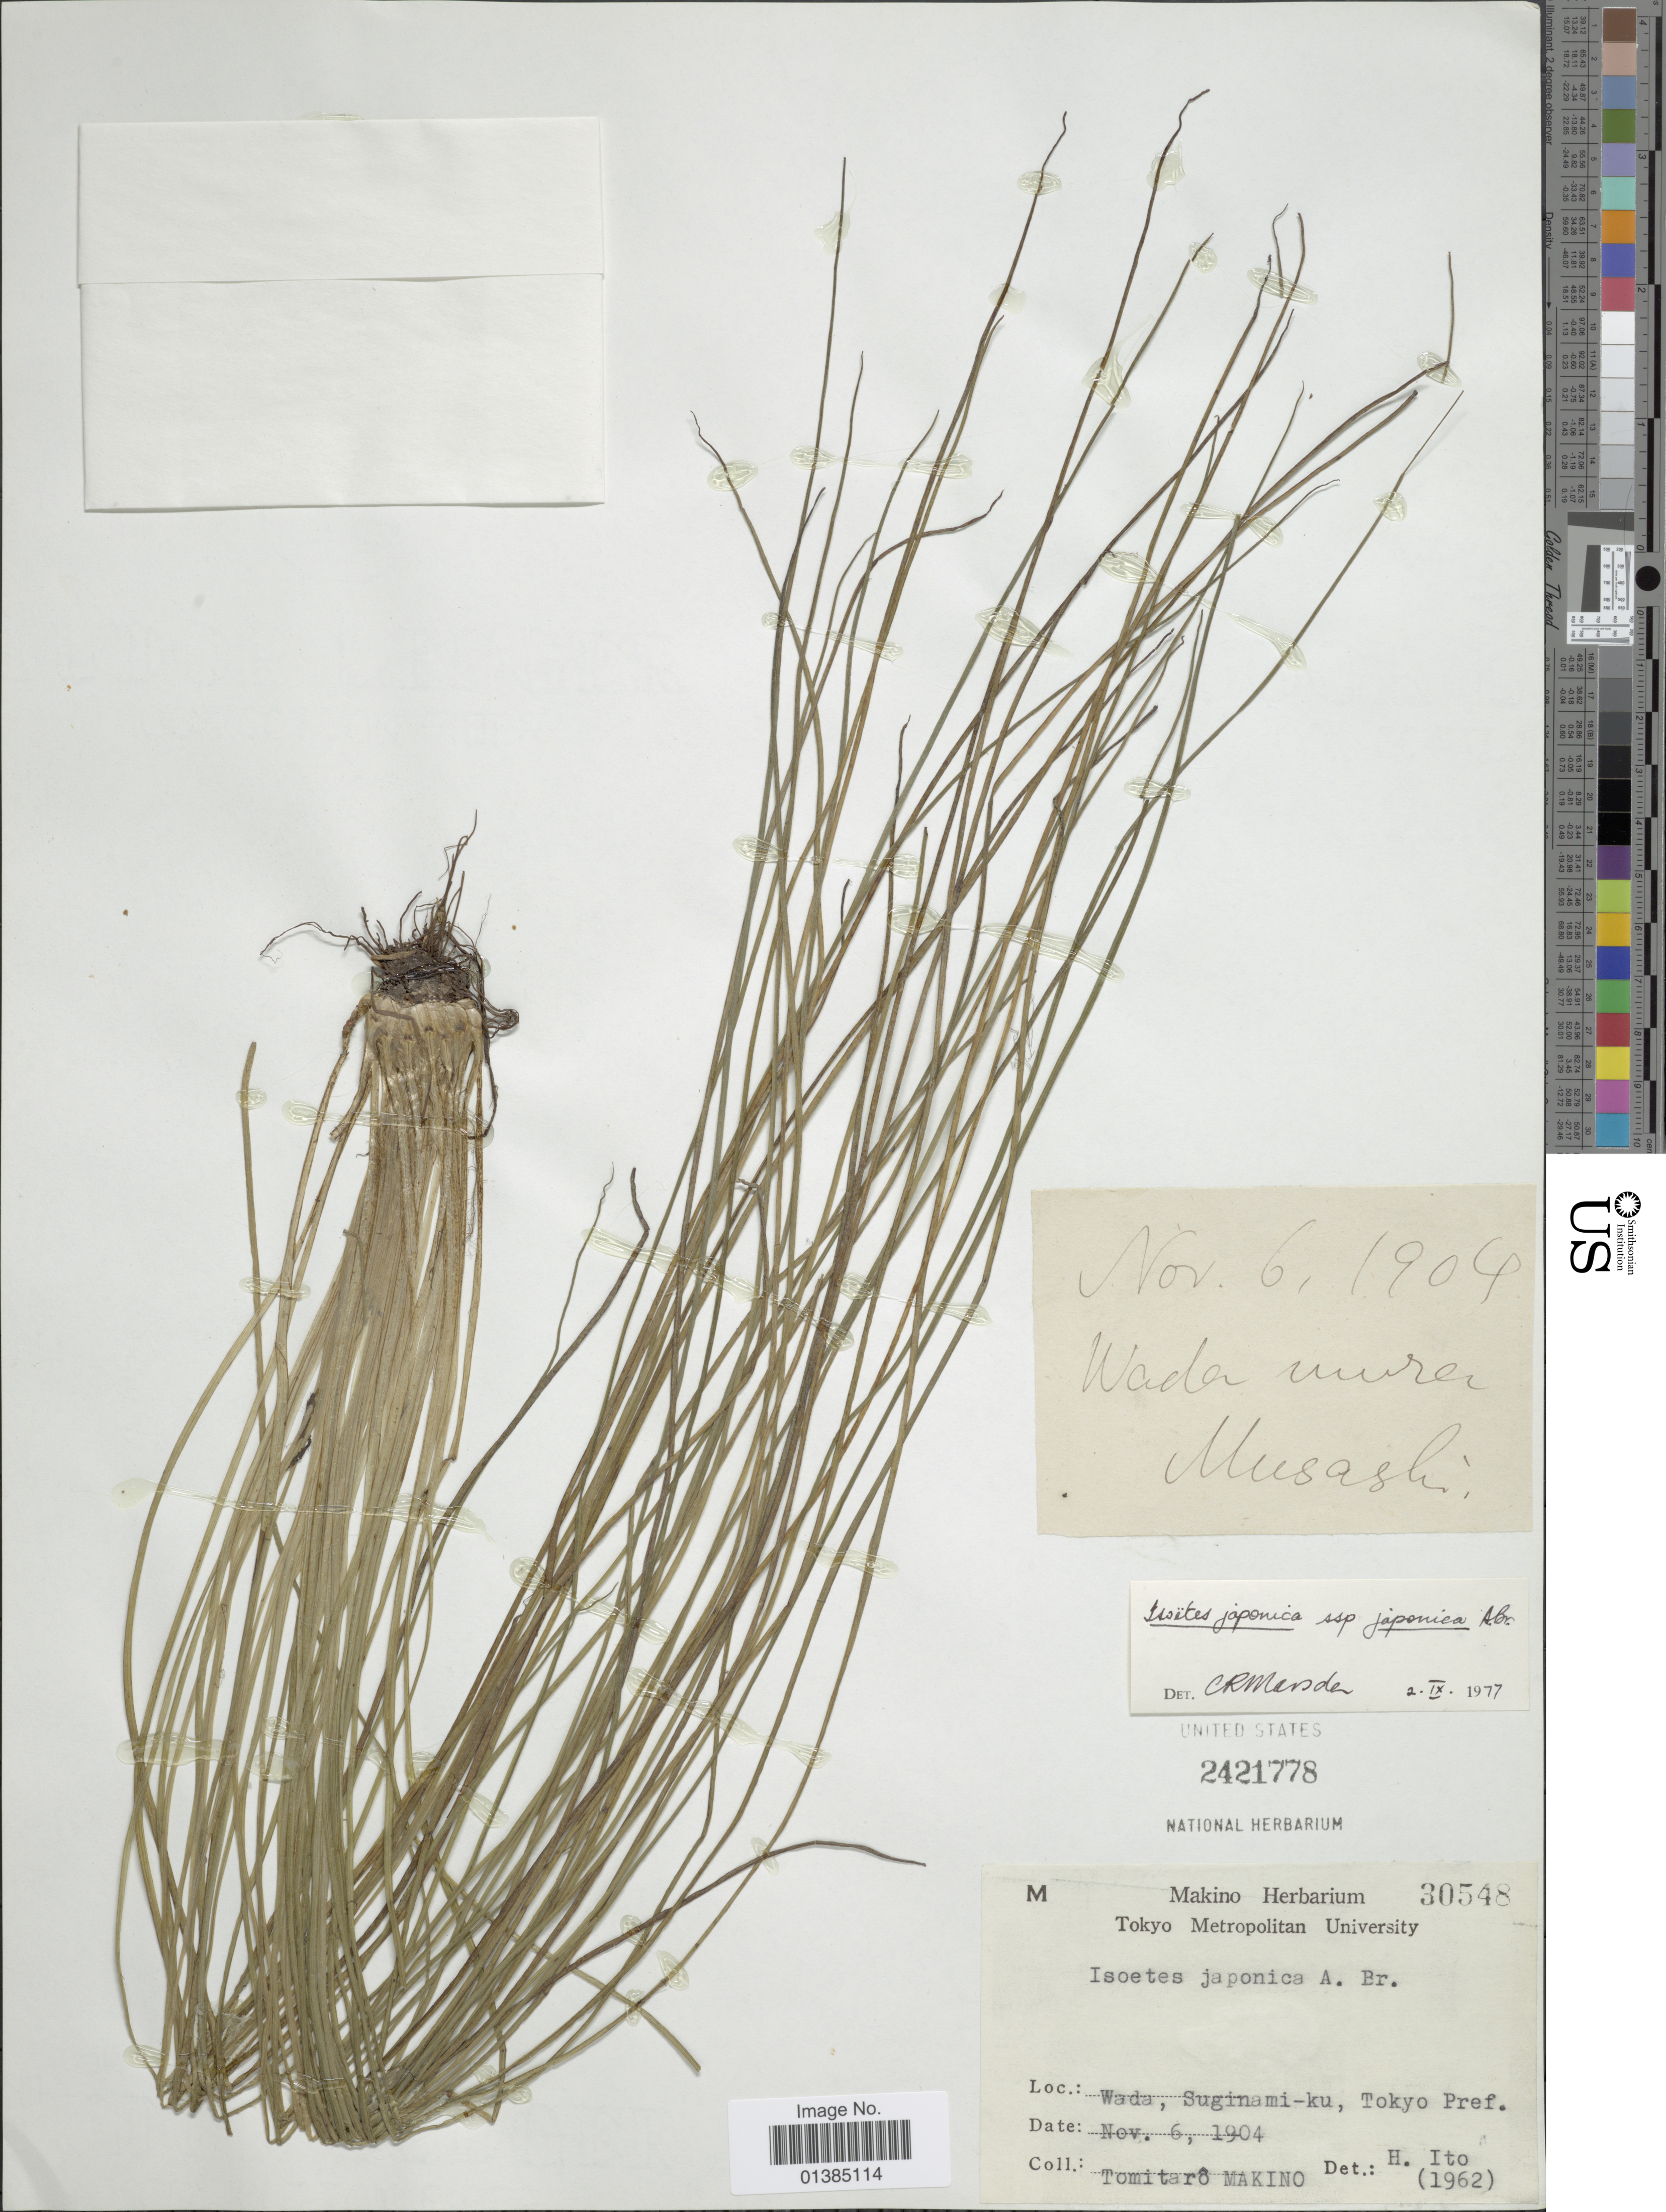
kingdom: Plantae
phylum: Tracheophyta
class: Lycopodiopsida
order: Isoetales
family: Isoetaceae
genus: Isoetes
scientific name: Isoetes japonica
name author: A. Braun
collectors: T. Makino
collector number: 30548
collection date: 1904-11-06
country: Japan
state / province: Tokyo, Federal City of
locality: Wada, Suginami-ku.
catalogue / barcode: US 2421778